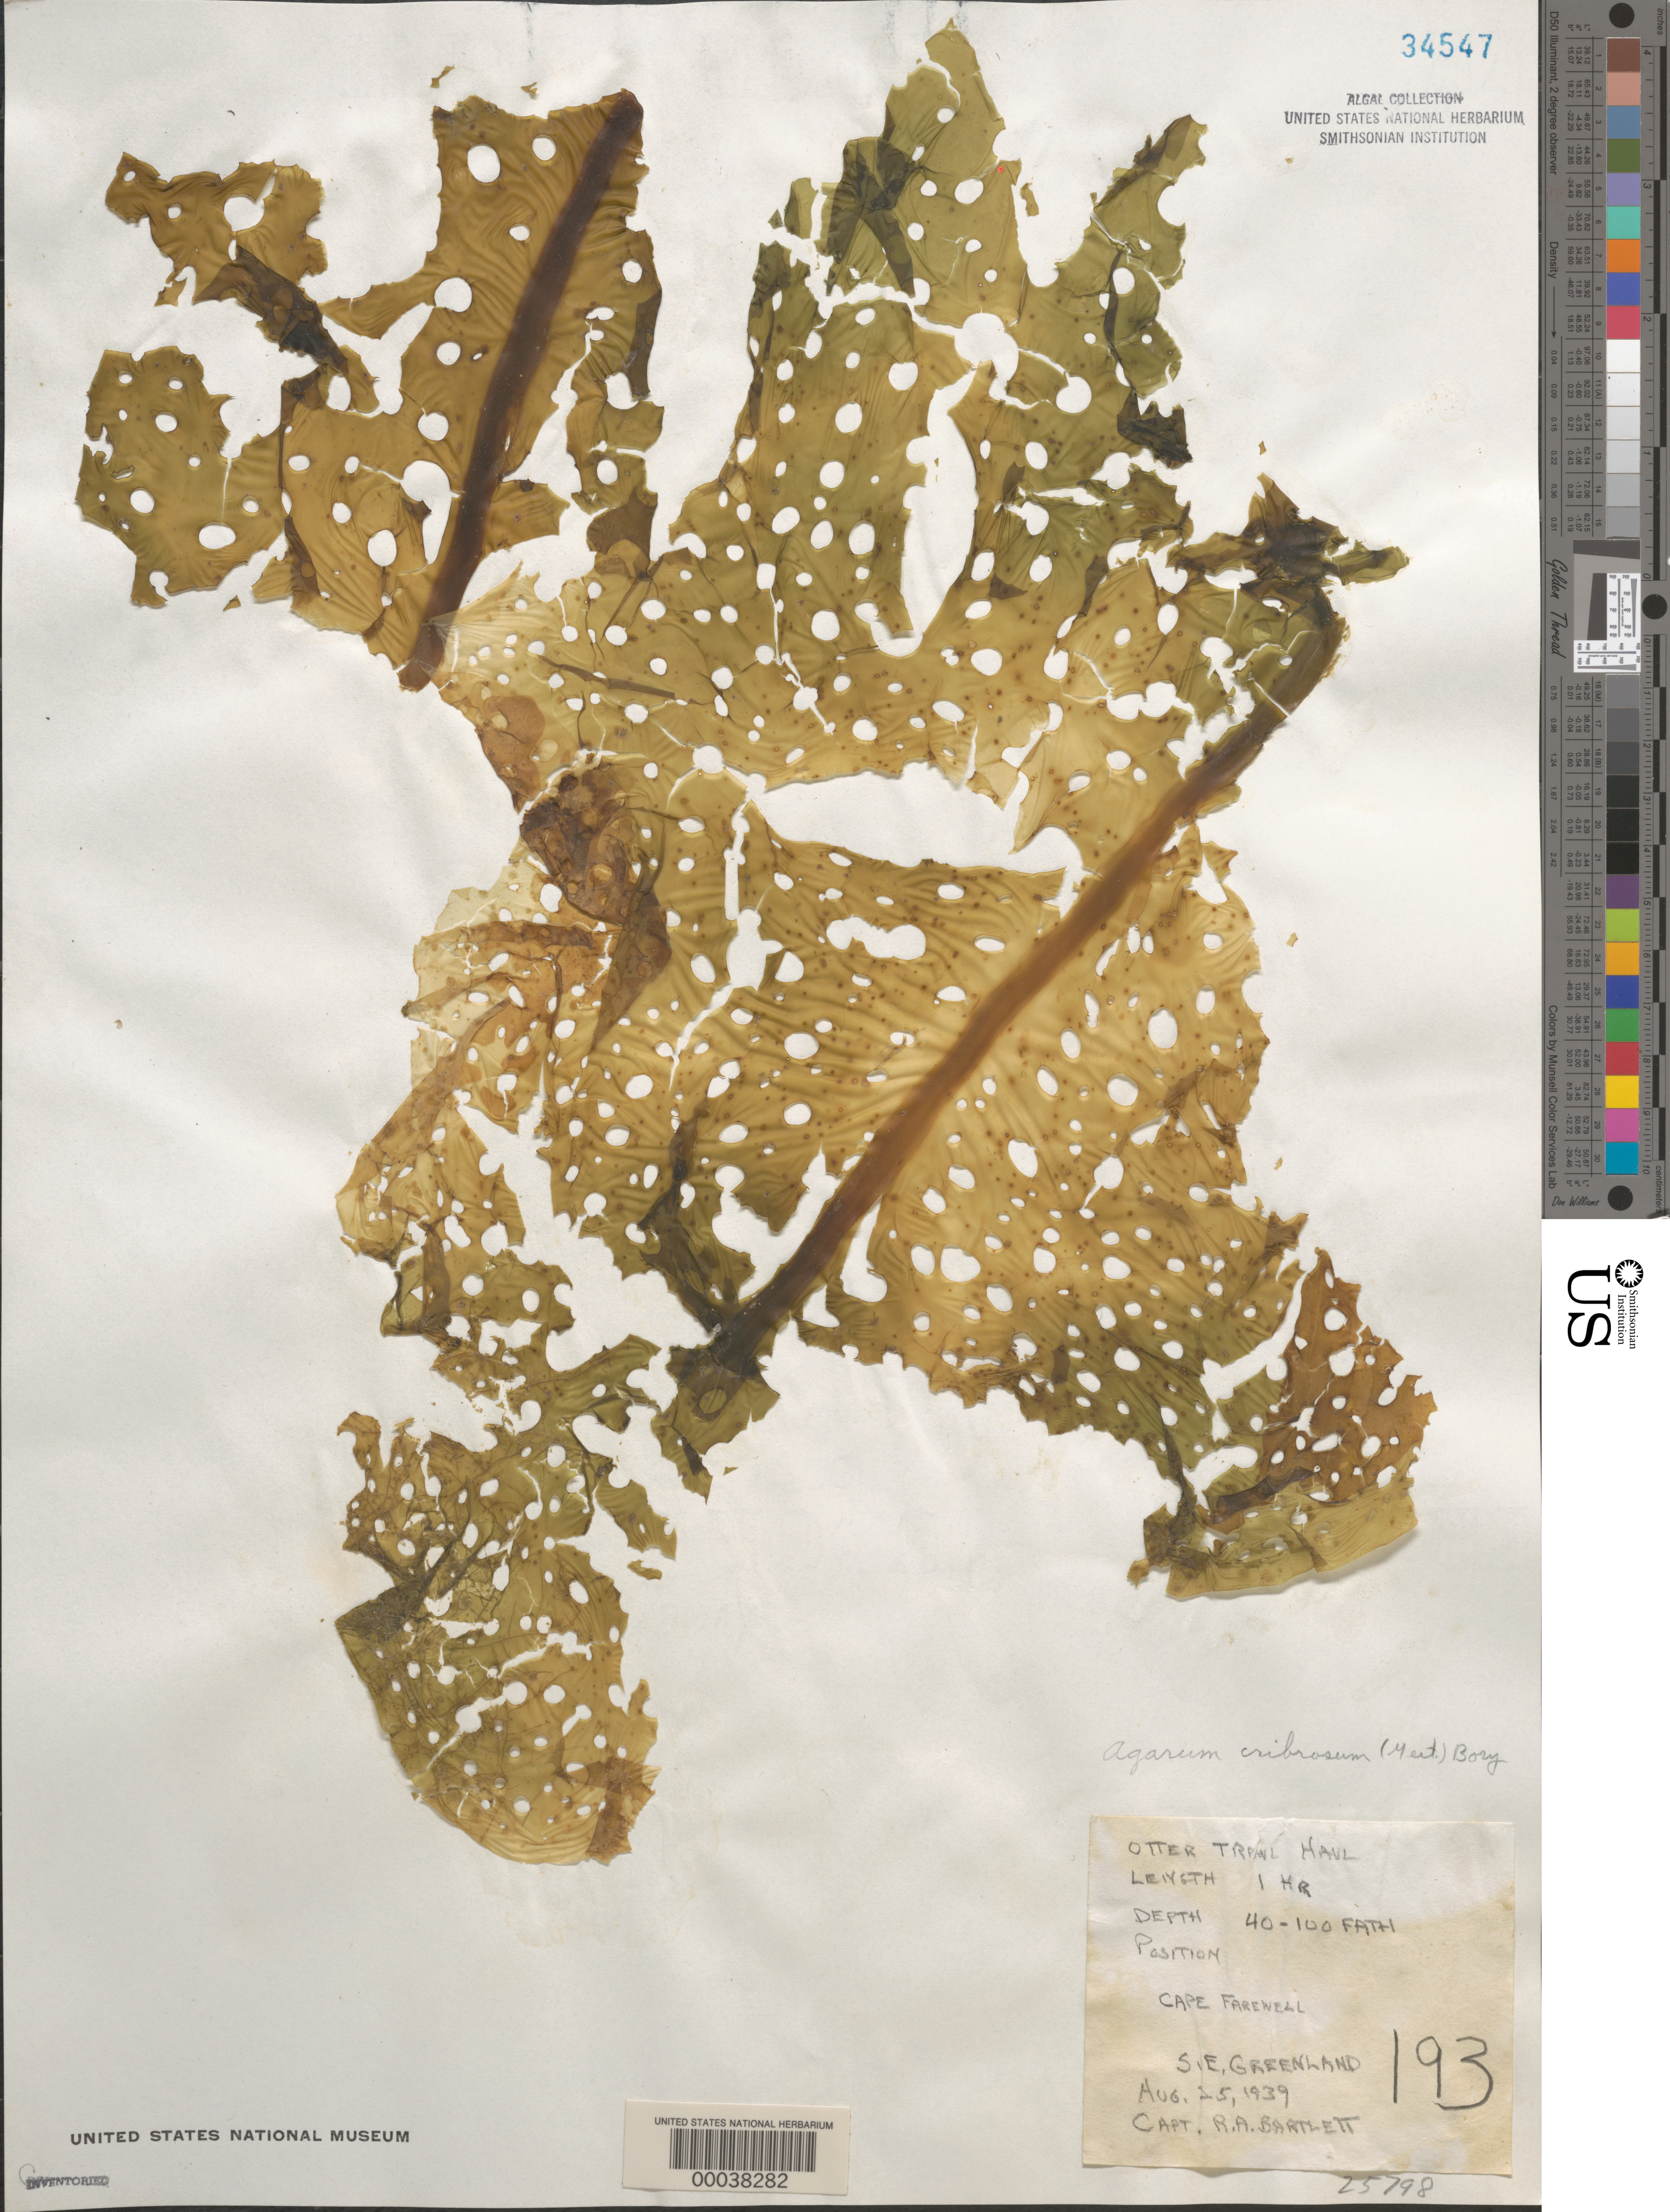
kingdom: Chromista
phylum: Ochrophyta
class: Phaeophyceae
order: Laminariales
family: Costariaceae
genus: Agarum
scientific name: Agarum clathratum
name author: Dumortier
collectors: R. A. Bartlett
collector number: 25798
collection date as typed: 25 Aug 1939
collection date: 1939-08-25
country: Greenland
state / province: Vestgronland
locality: Cape farewell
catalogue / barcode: US 34547